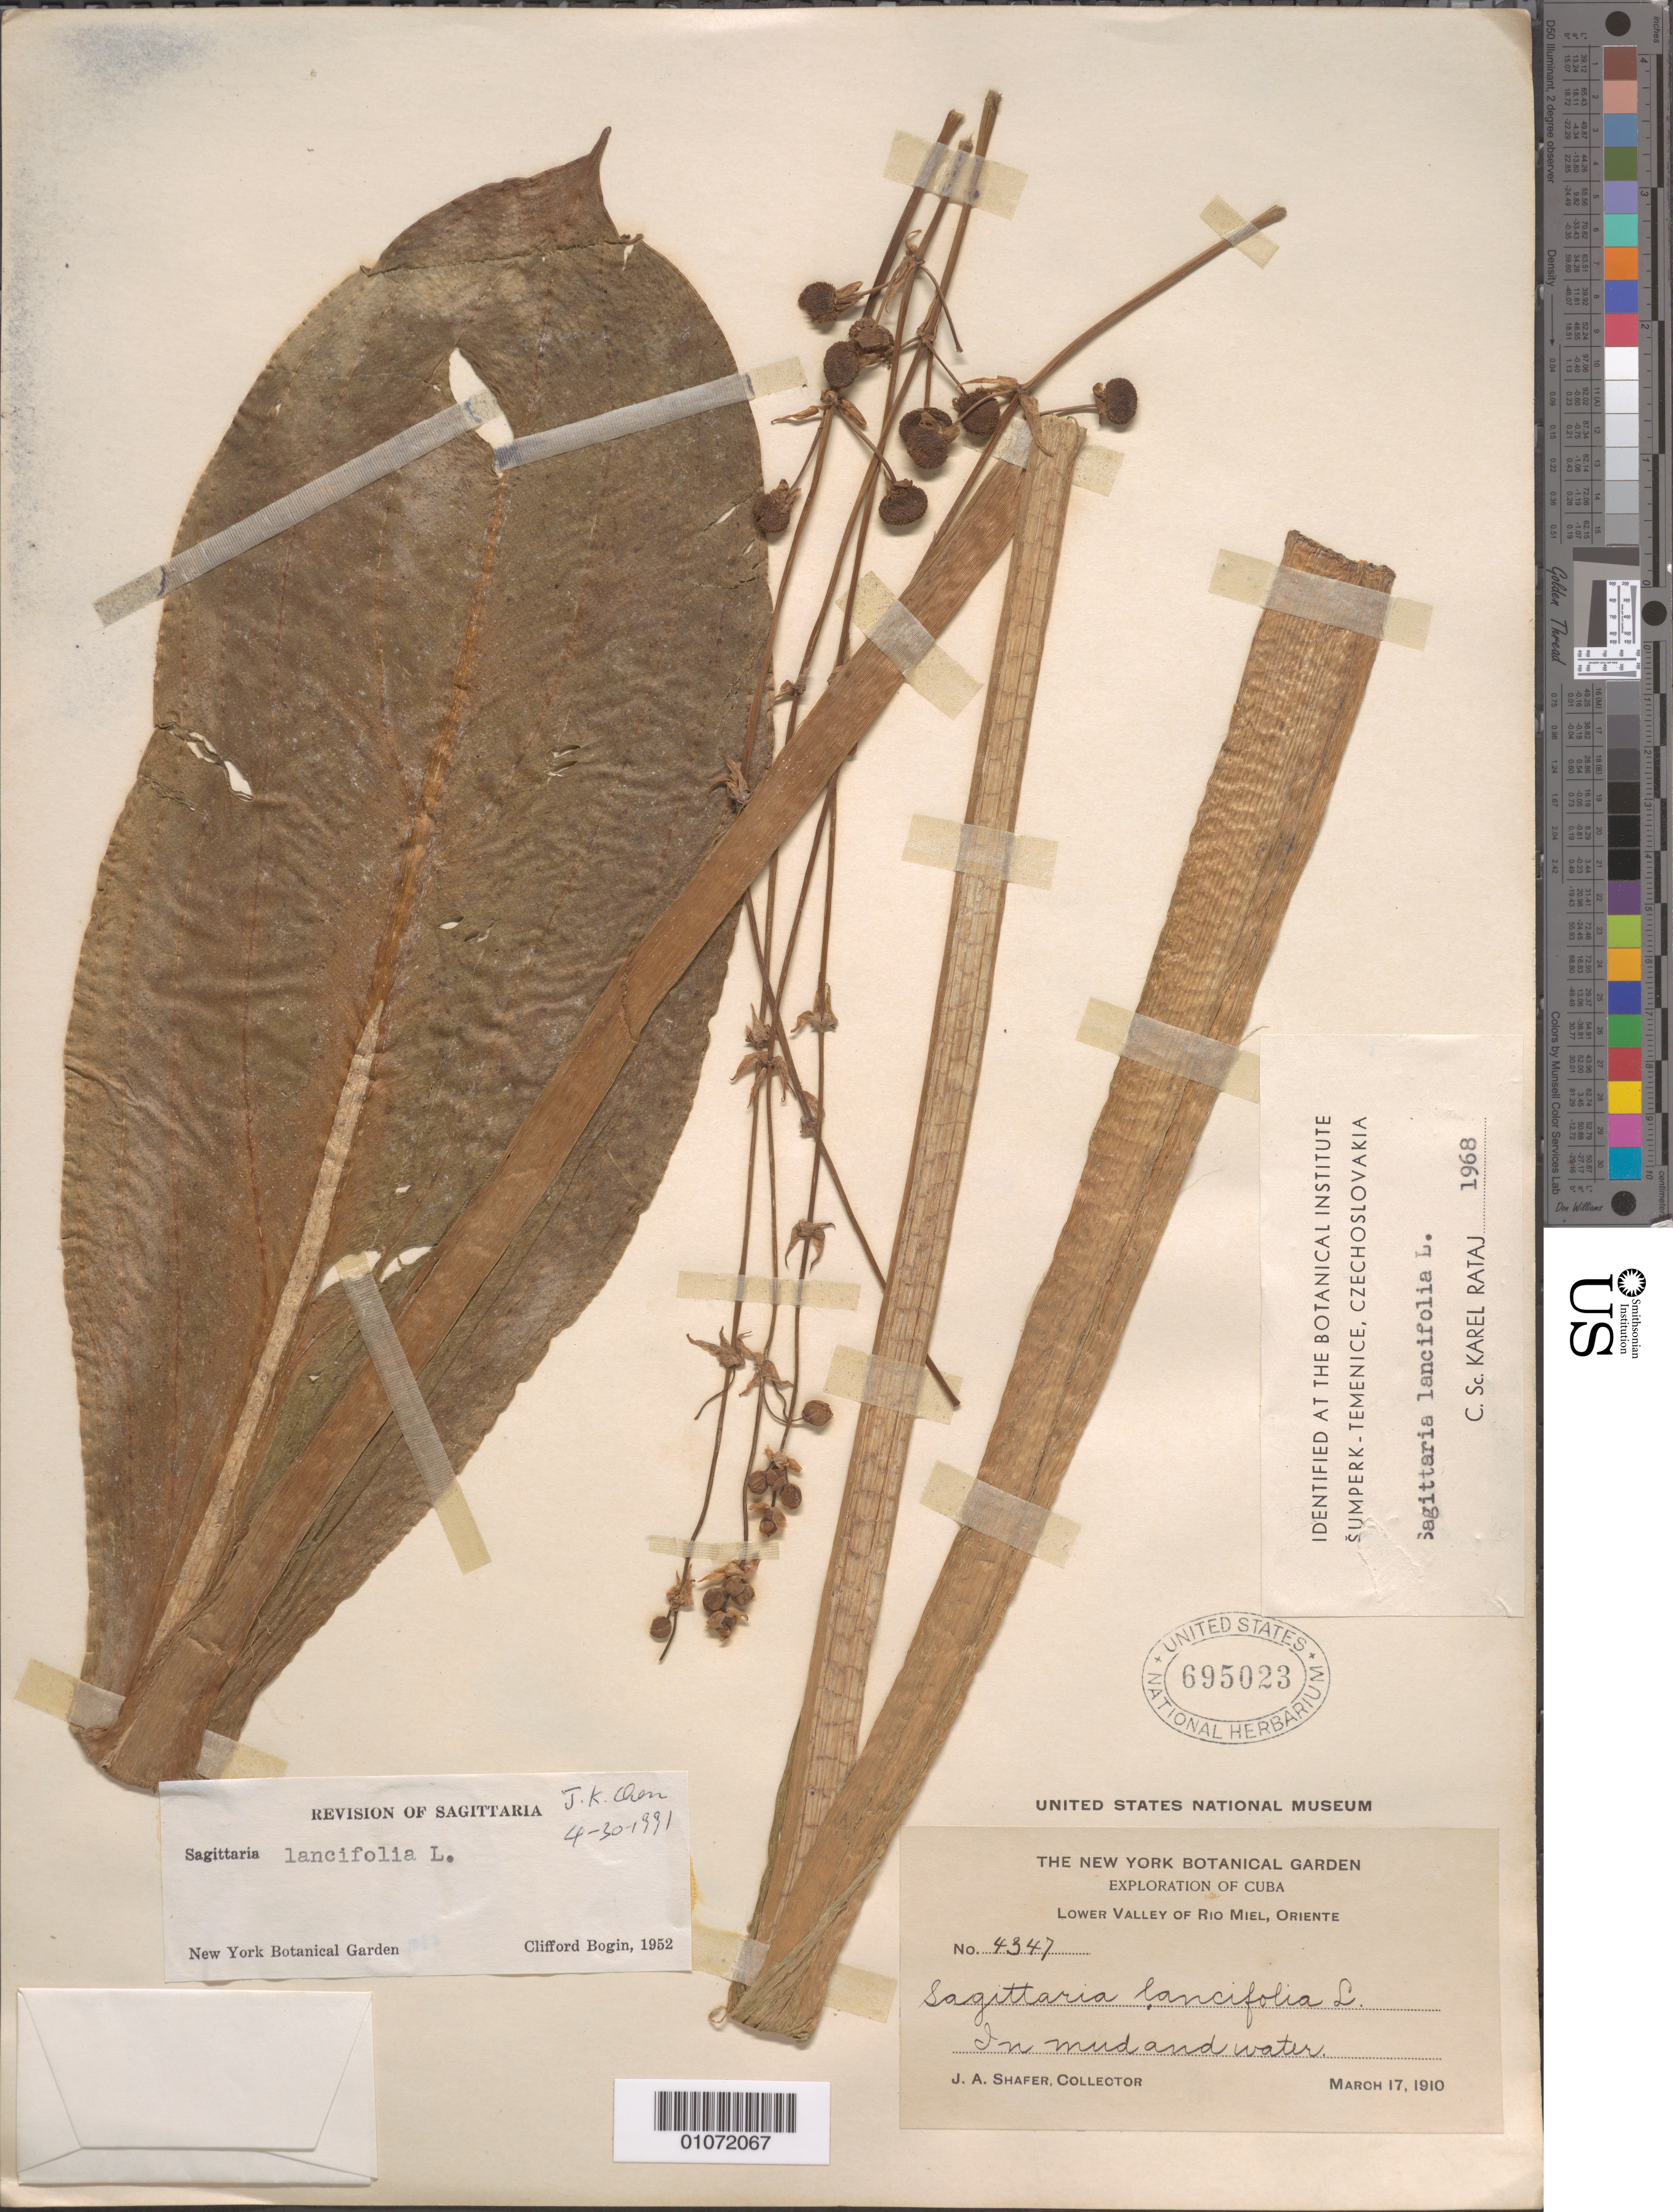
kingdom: Plantae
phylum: Tracheophyta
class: Liliopsida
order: Alismatales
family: Alismataceae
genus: Sagittaria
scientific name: Sagittaria lancifolia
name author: L.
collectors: J. A. Shafer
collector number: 4347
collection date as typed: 17 Mar 1910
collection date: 1910-03-17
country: Cuba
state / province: Oriente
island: Cuba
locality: Lower valley of Rio Miel In mud and water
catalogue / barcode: US 695023